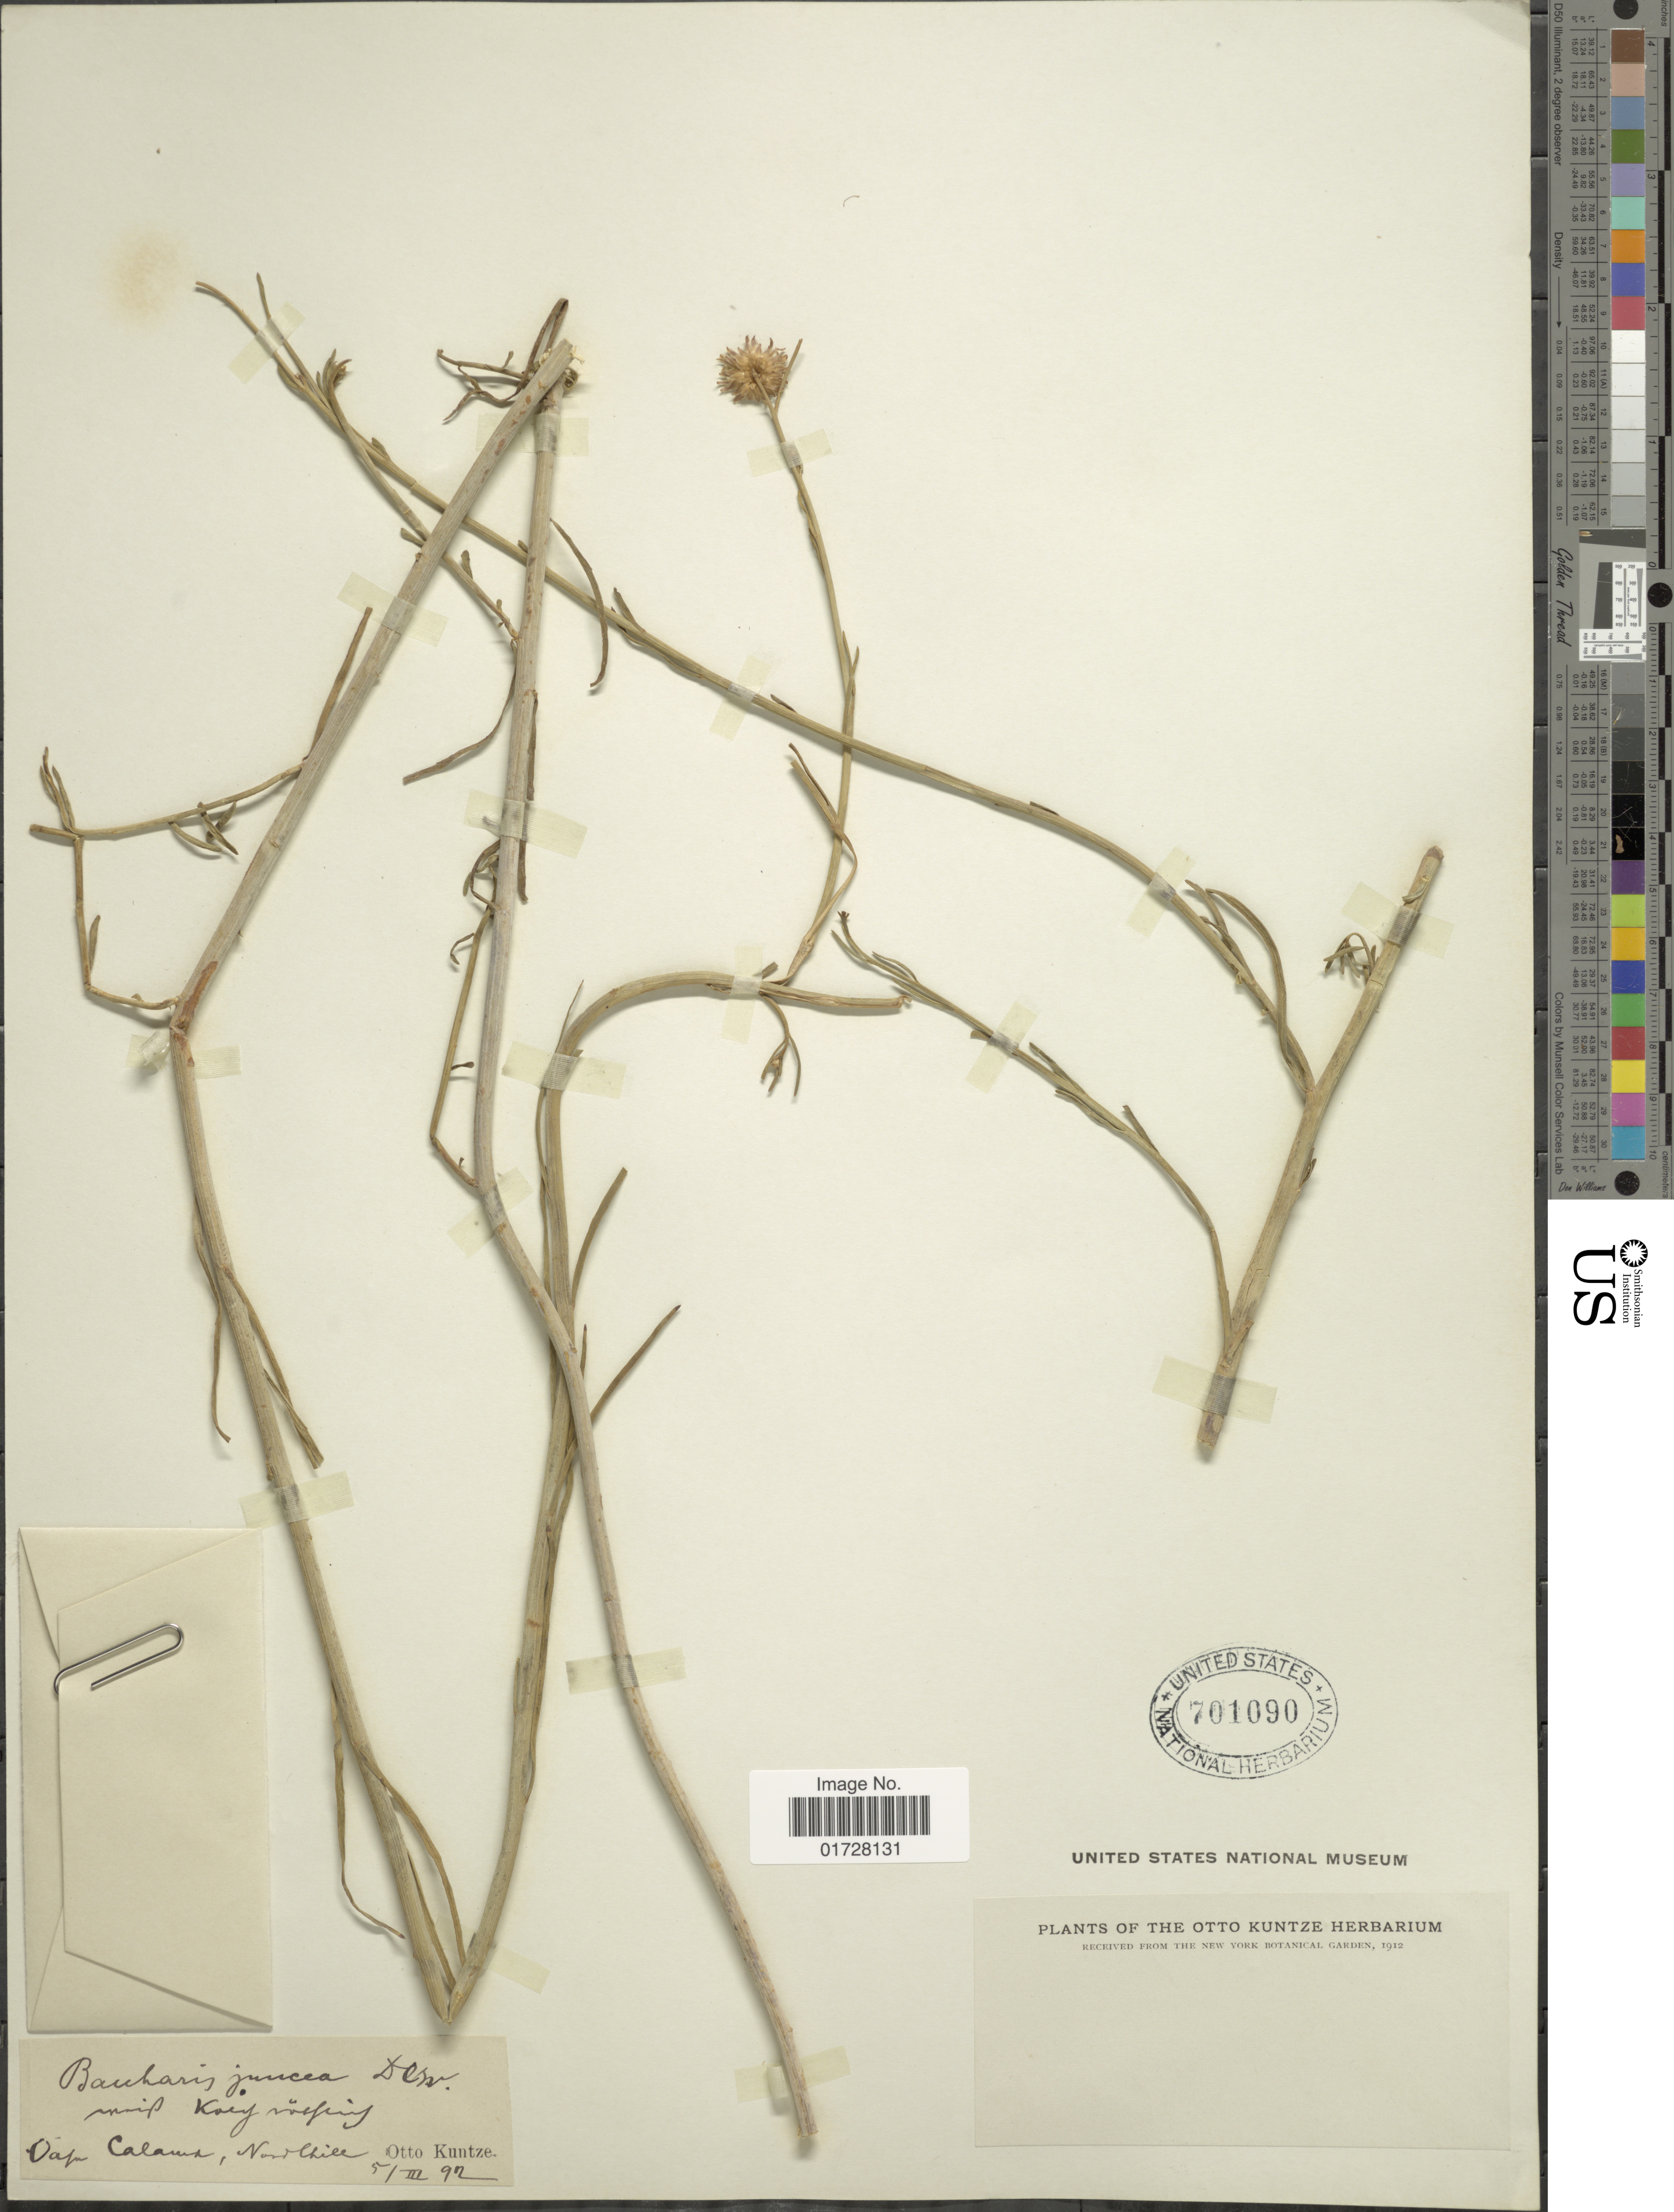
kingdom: Plantae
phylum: Tracheophyta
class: Magnoliopsida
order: Asterales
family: Asteraceae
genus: Baccharis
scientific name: Baccharis juncea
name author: (Lehm.) Desf.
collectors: C.E.O. Kuntze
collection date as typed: Transcribed d/m/y: 5/3/92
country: Chile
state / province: Antofagasta (II)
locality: Calama, Nord Chile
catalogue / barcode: US 701090